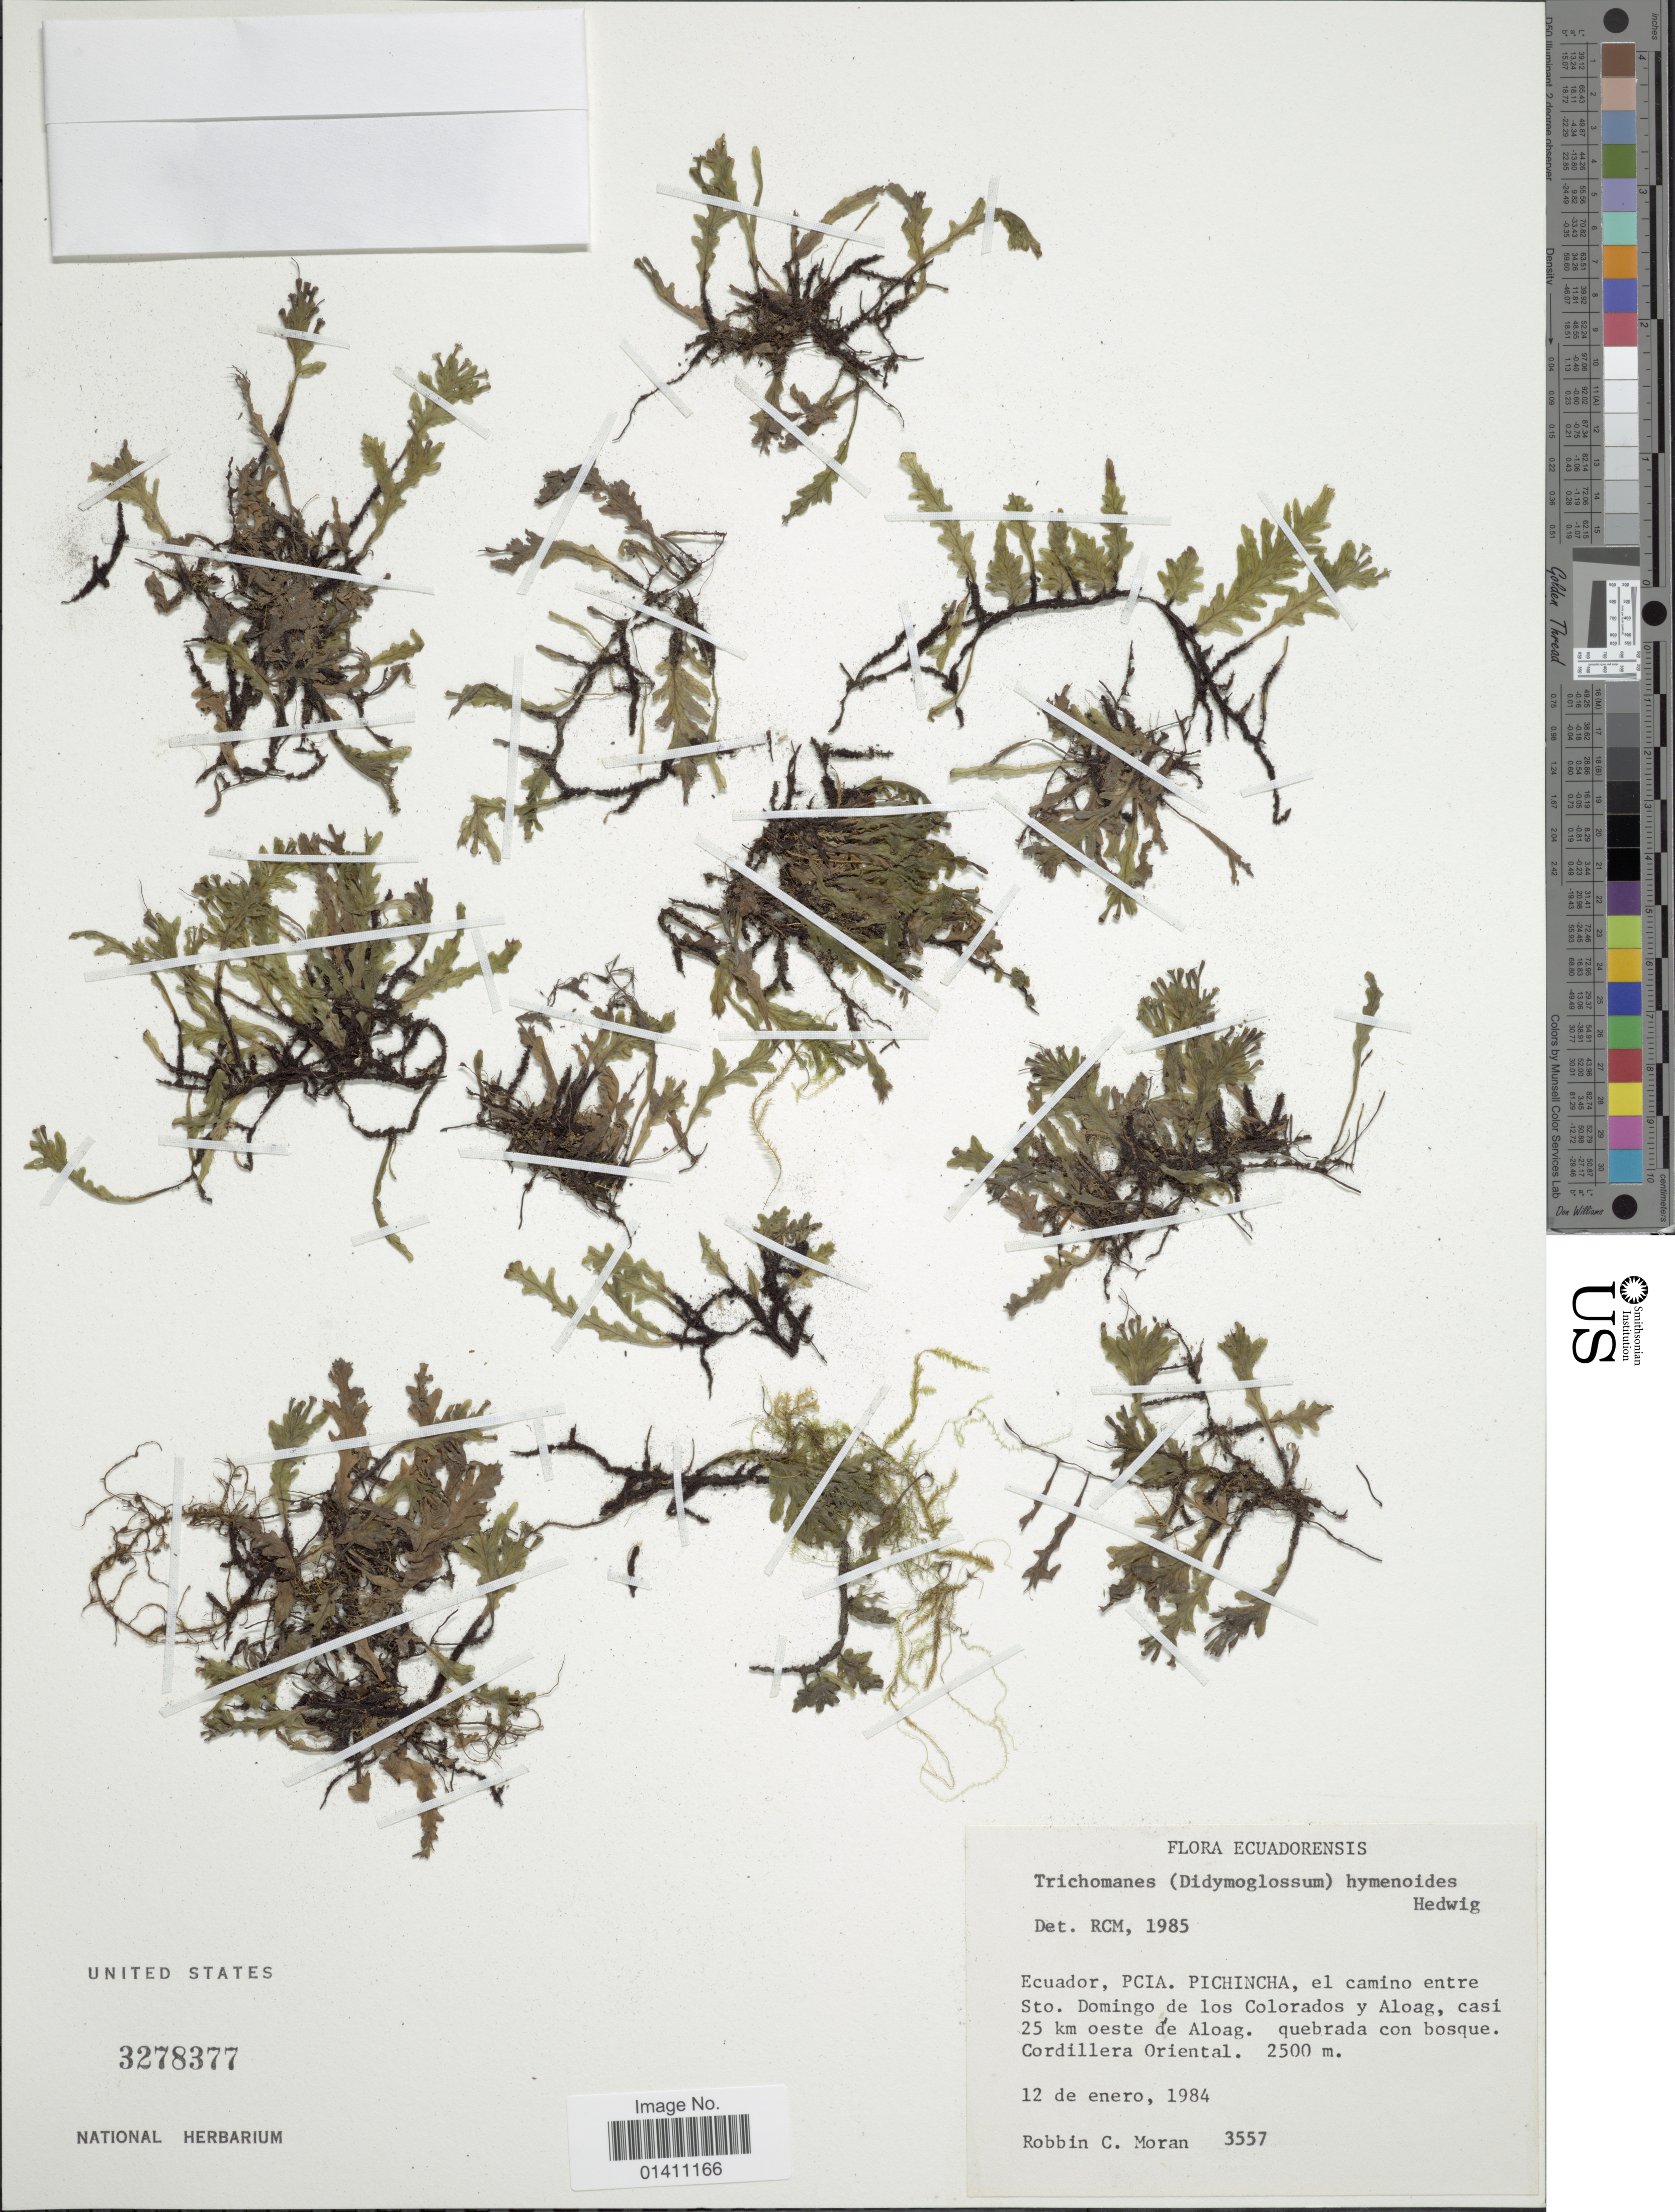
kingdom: Plantae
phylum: Tracheophyta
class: Polypodiopsida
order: Hymenophyllales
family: Hymenophyllaceae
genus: Didymoglossum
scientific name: Didymoglossum hymenoides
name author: (Hedw.) Copel.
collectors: R. C. Moran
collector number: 3557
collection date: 1984-01-12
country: Ecuador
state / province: Pichincha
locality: PCIA. el camino entre Sto. Domingo de los Colorados y Aloag, casi 25 km oeste de Aloag. quebrada con bosque. Cordillera Oriental.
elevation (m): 2500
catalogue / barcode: US 3278377